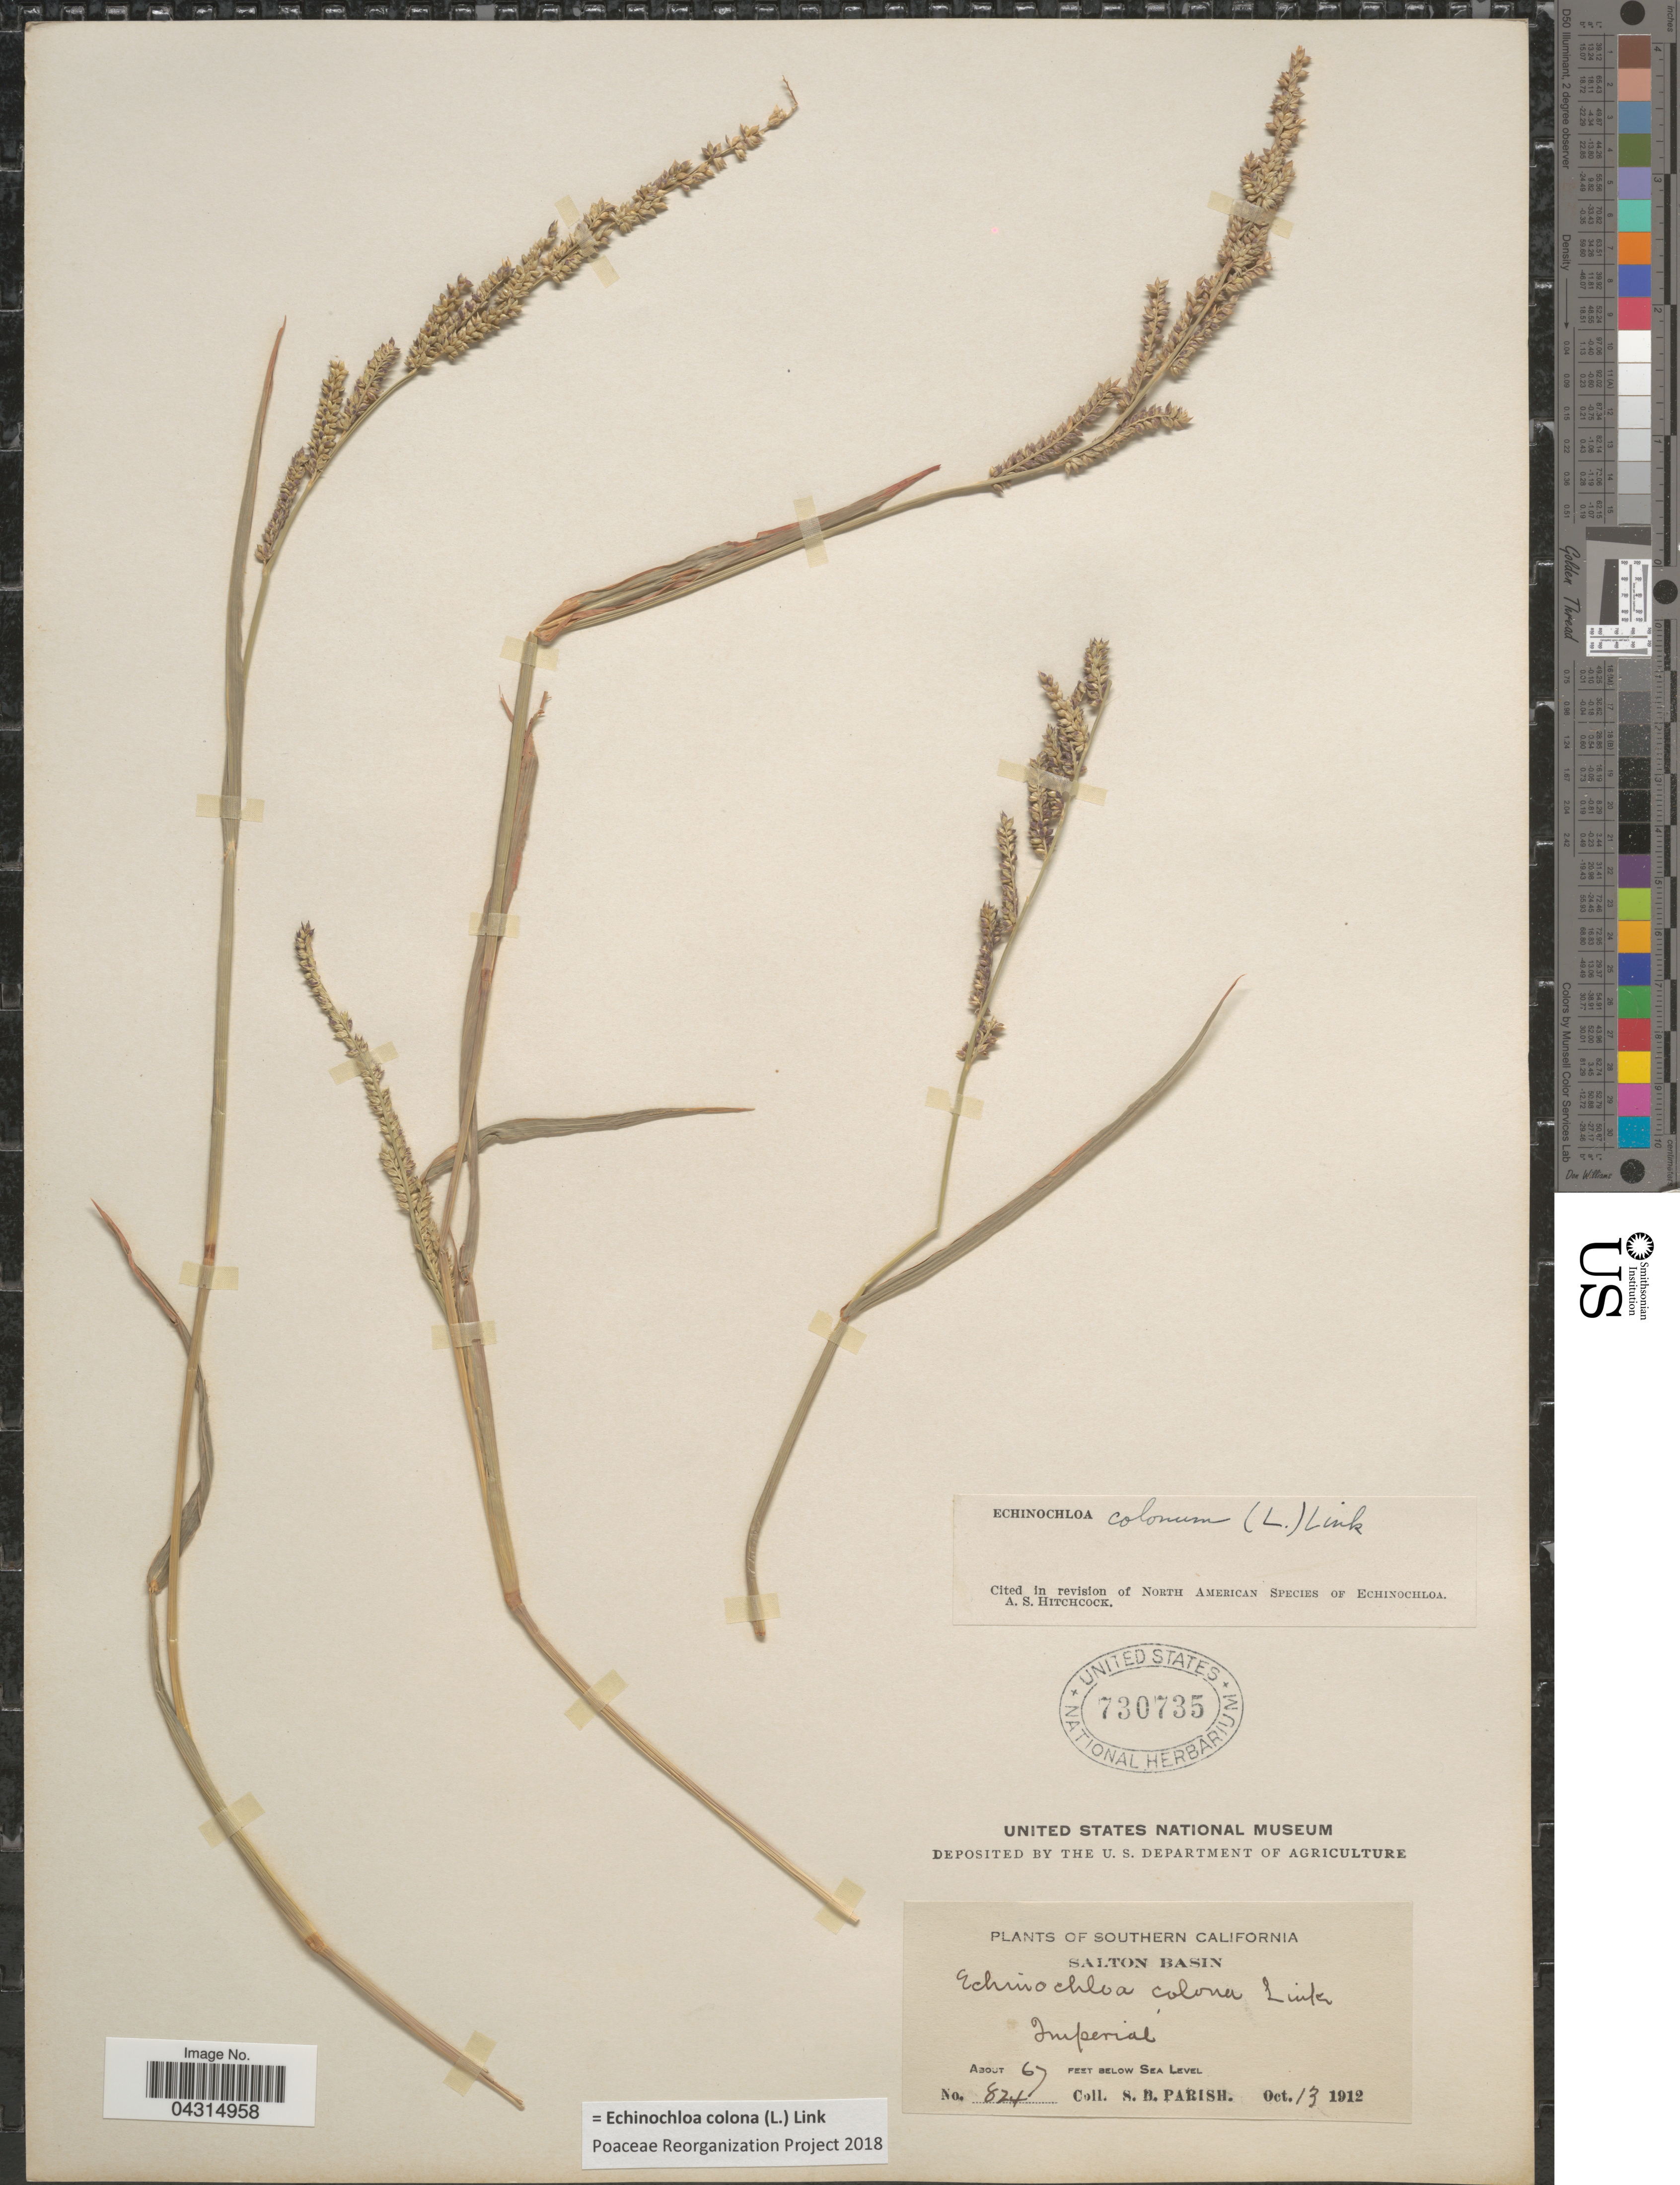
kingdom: Plantae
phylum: Tracheophyta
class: Liliopsida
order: Poales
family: Poaceae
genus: Echinochloa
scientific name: Echinochloa colona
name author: (L.) Link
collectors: S. B. Parish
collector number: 826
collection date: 1912-10-13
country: United States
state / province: California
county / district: Imperial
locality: Southern California. Salton Basin. Imperial.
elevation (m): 20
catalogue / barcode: US 730735